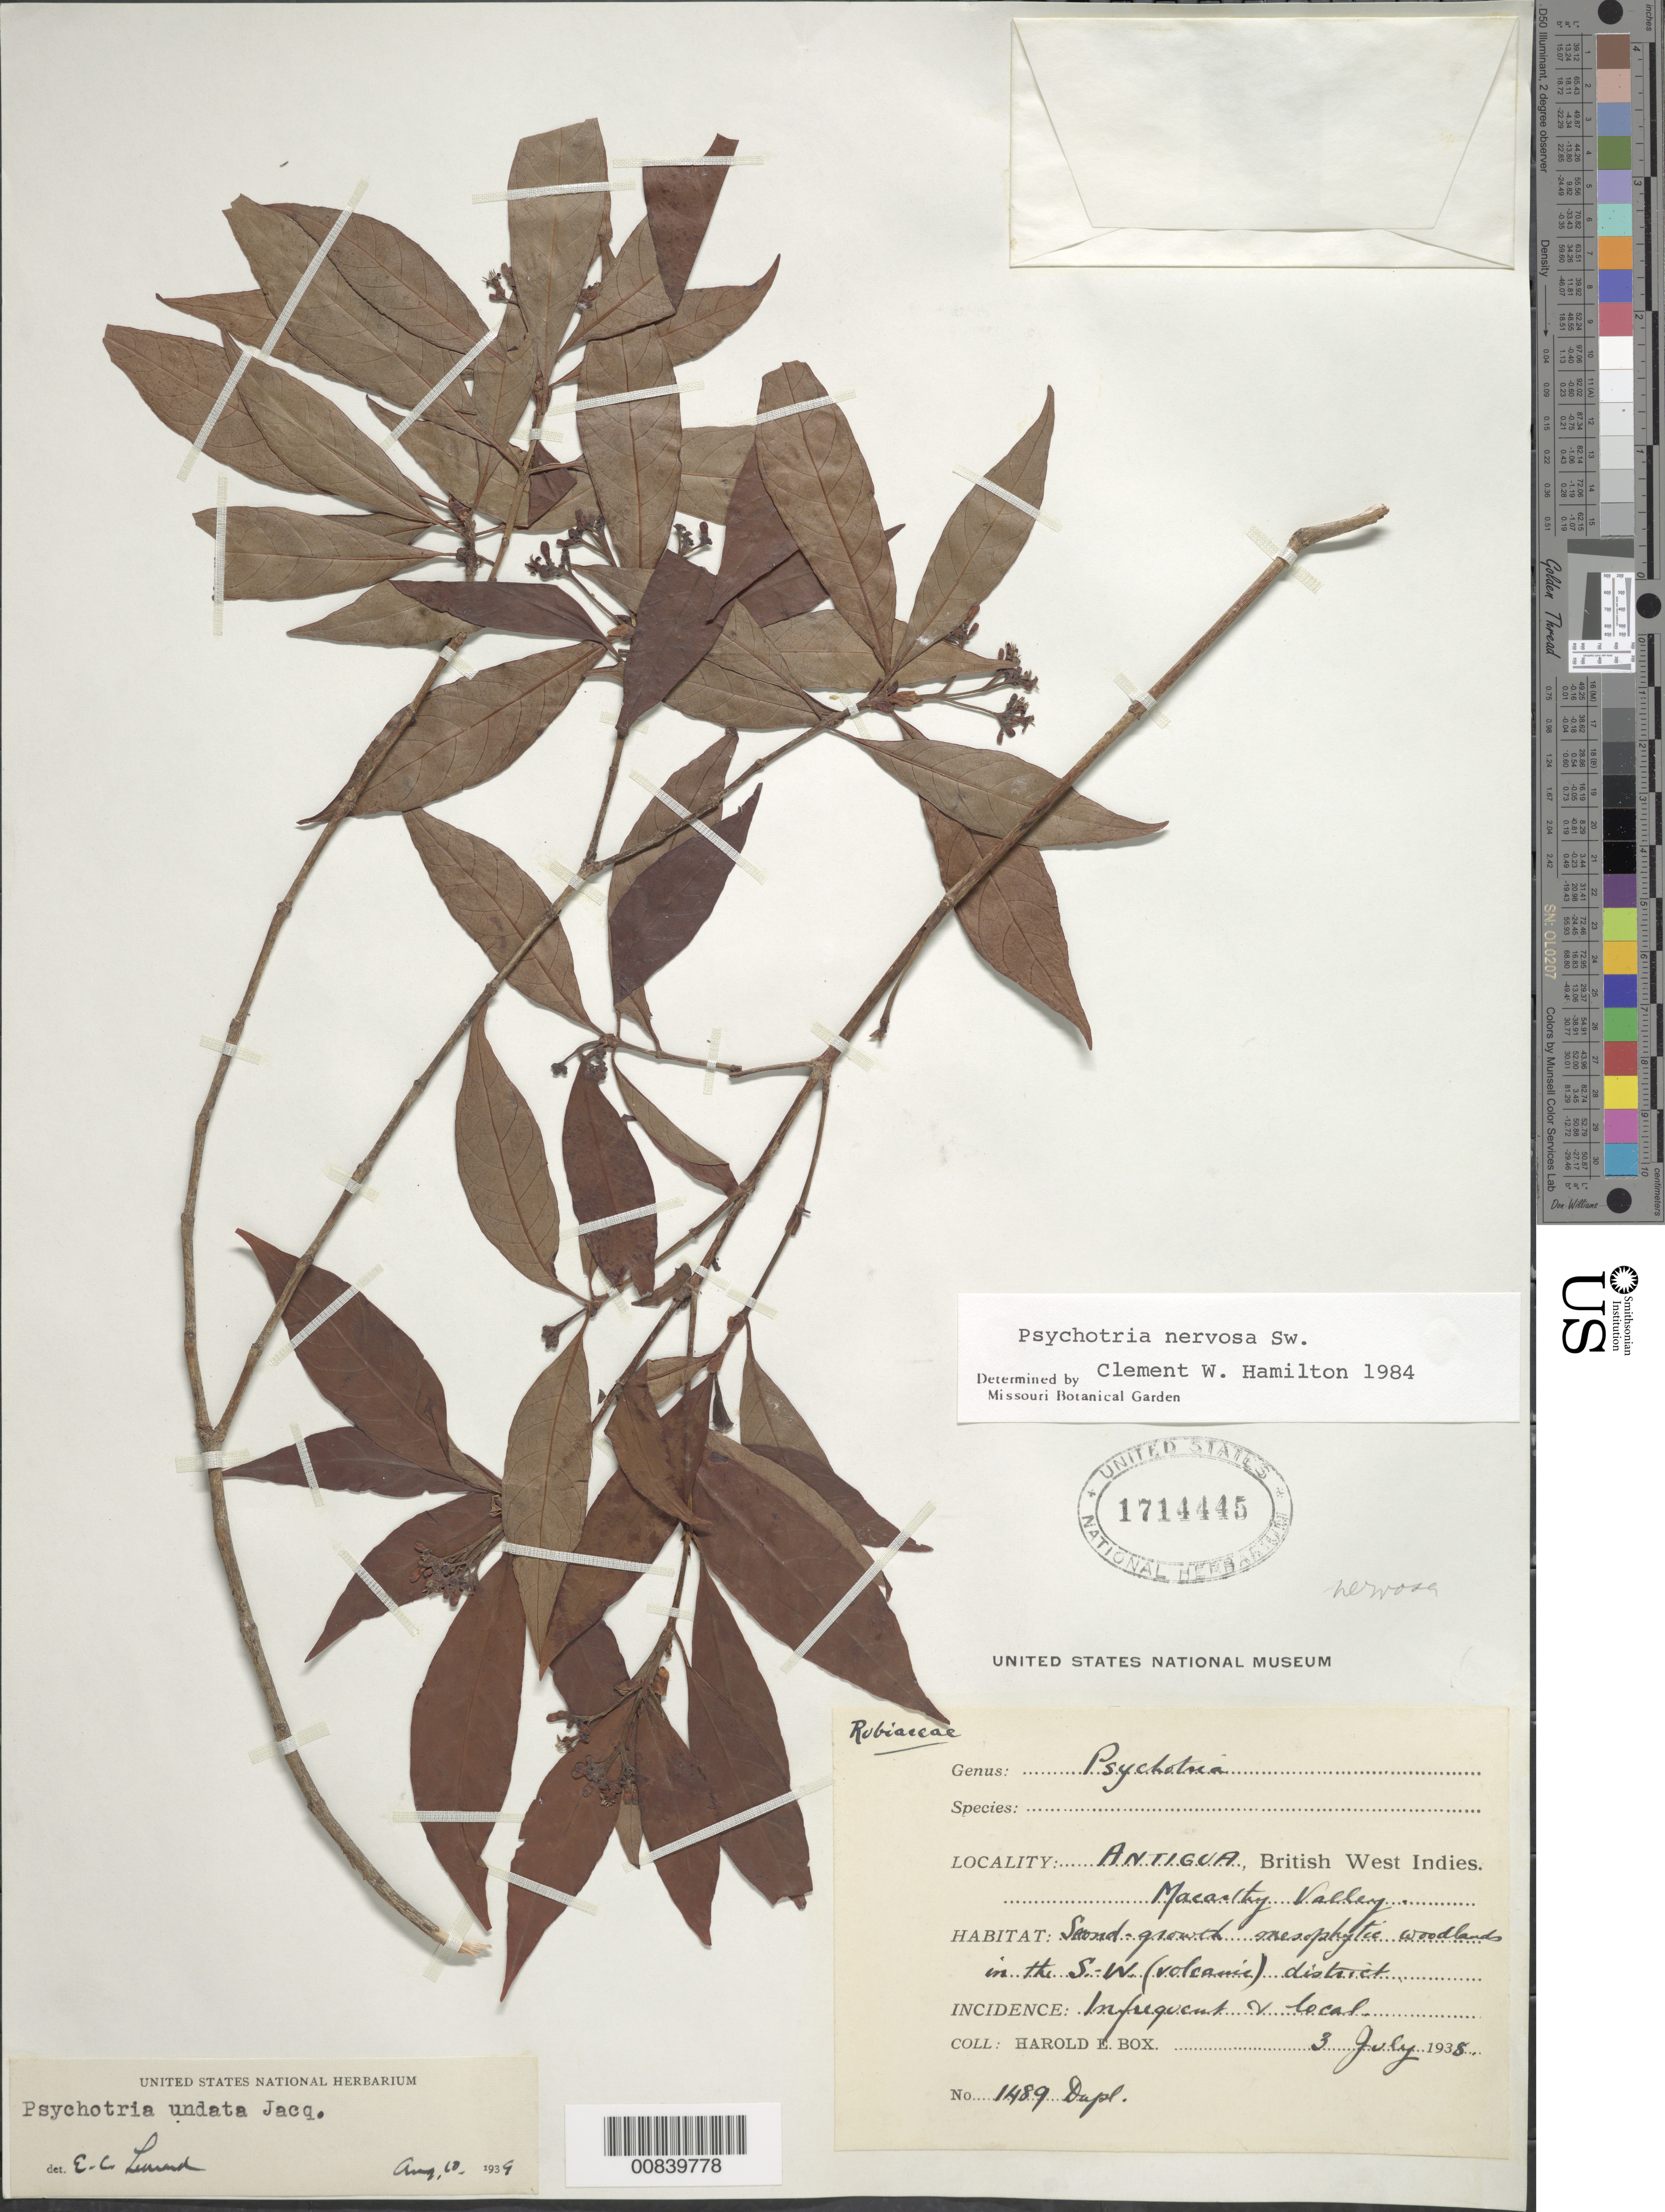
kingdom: Plantae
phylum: Tracheophyta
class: Magnoliopsida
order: Gentianales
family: Rubiaceae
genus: Psychotria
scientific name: Psychotria nervosa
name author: Sw.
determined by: Hamilton, C. W.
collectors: H. E. Box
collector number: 1489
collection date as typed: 03 Jul 1935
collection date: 1935-07-03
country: Antigua and Barbuda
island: Antigua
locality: Macarthy Valley. In the S.W. (volcanic) district.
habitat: Second-growth mesophytic woodlands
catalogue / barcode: US 1714445